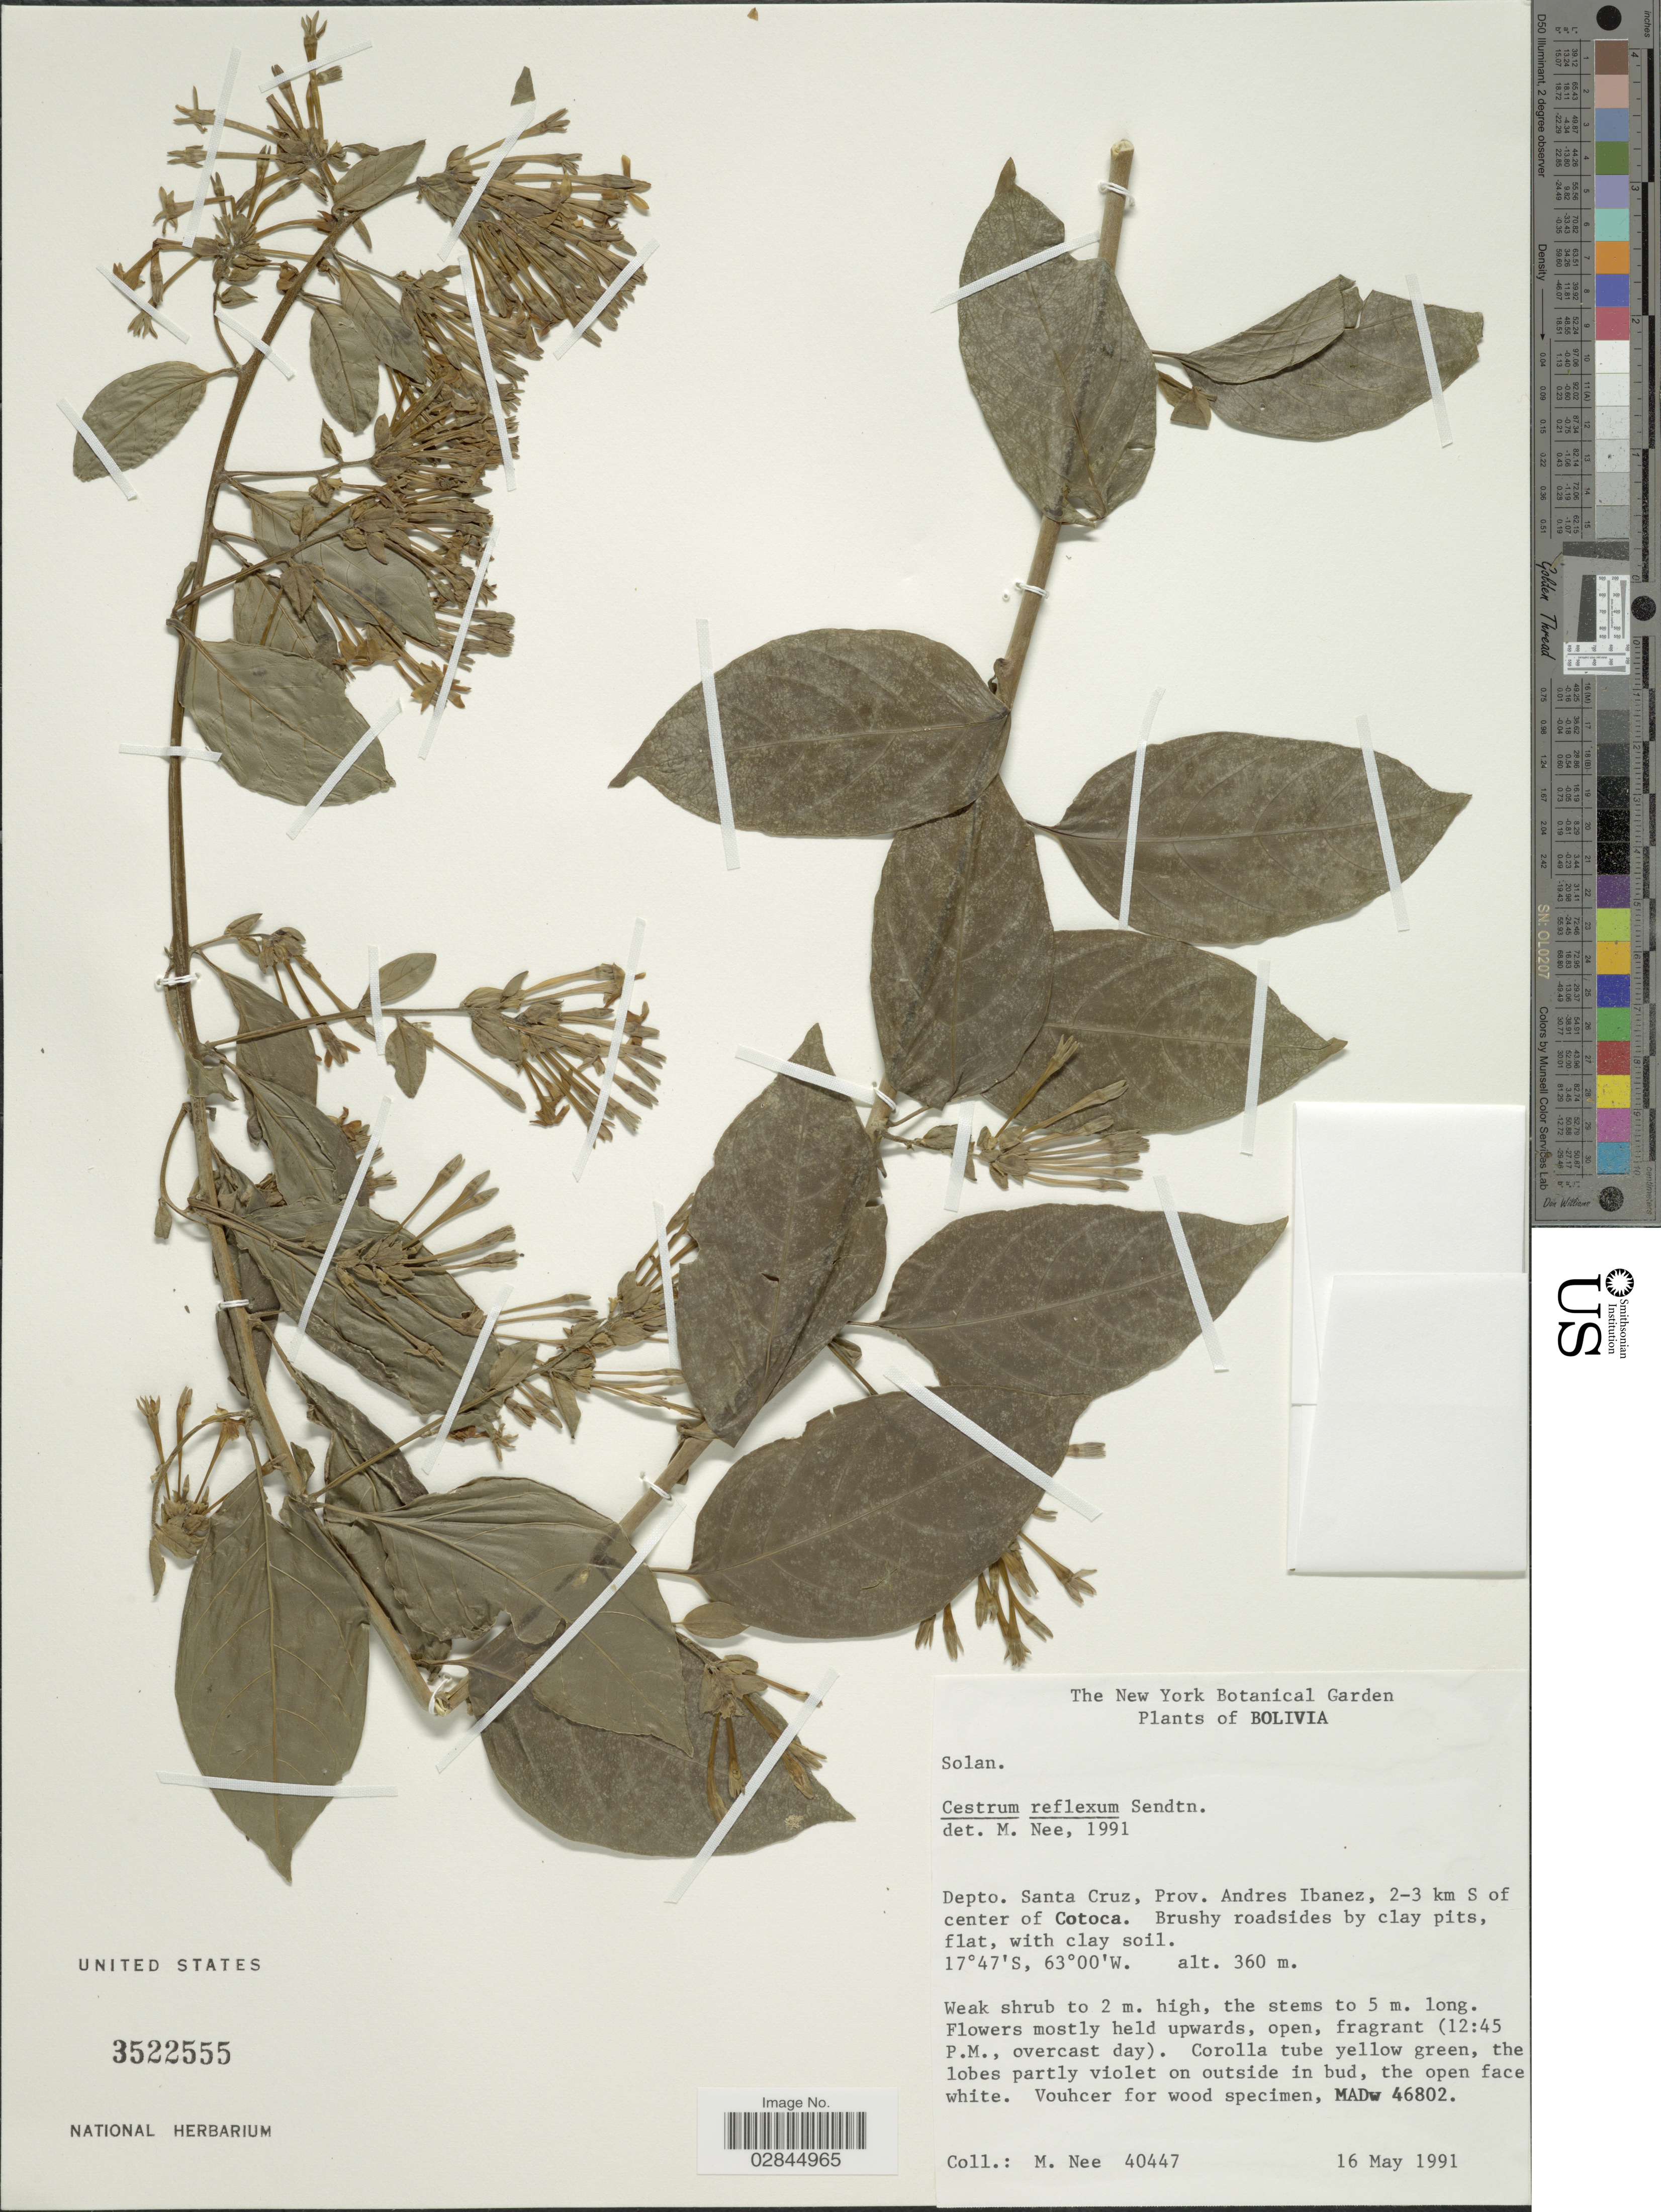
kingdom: Plantae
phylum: Tracheophyta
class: Magnoliopsida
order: Solanales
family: Solanaceae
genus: Cestrum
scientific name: Cestrum reflexum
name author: Sendtn.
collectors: M. Nee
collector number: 40447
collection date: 1991-05-16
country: Bolivia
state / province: Santa Cruz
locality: Depto. Santa Cruz, Prov. Andres Ibanez, 2-3 km S of center of Cotoca.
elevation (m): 360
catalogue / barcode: US 3522555